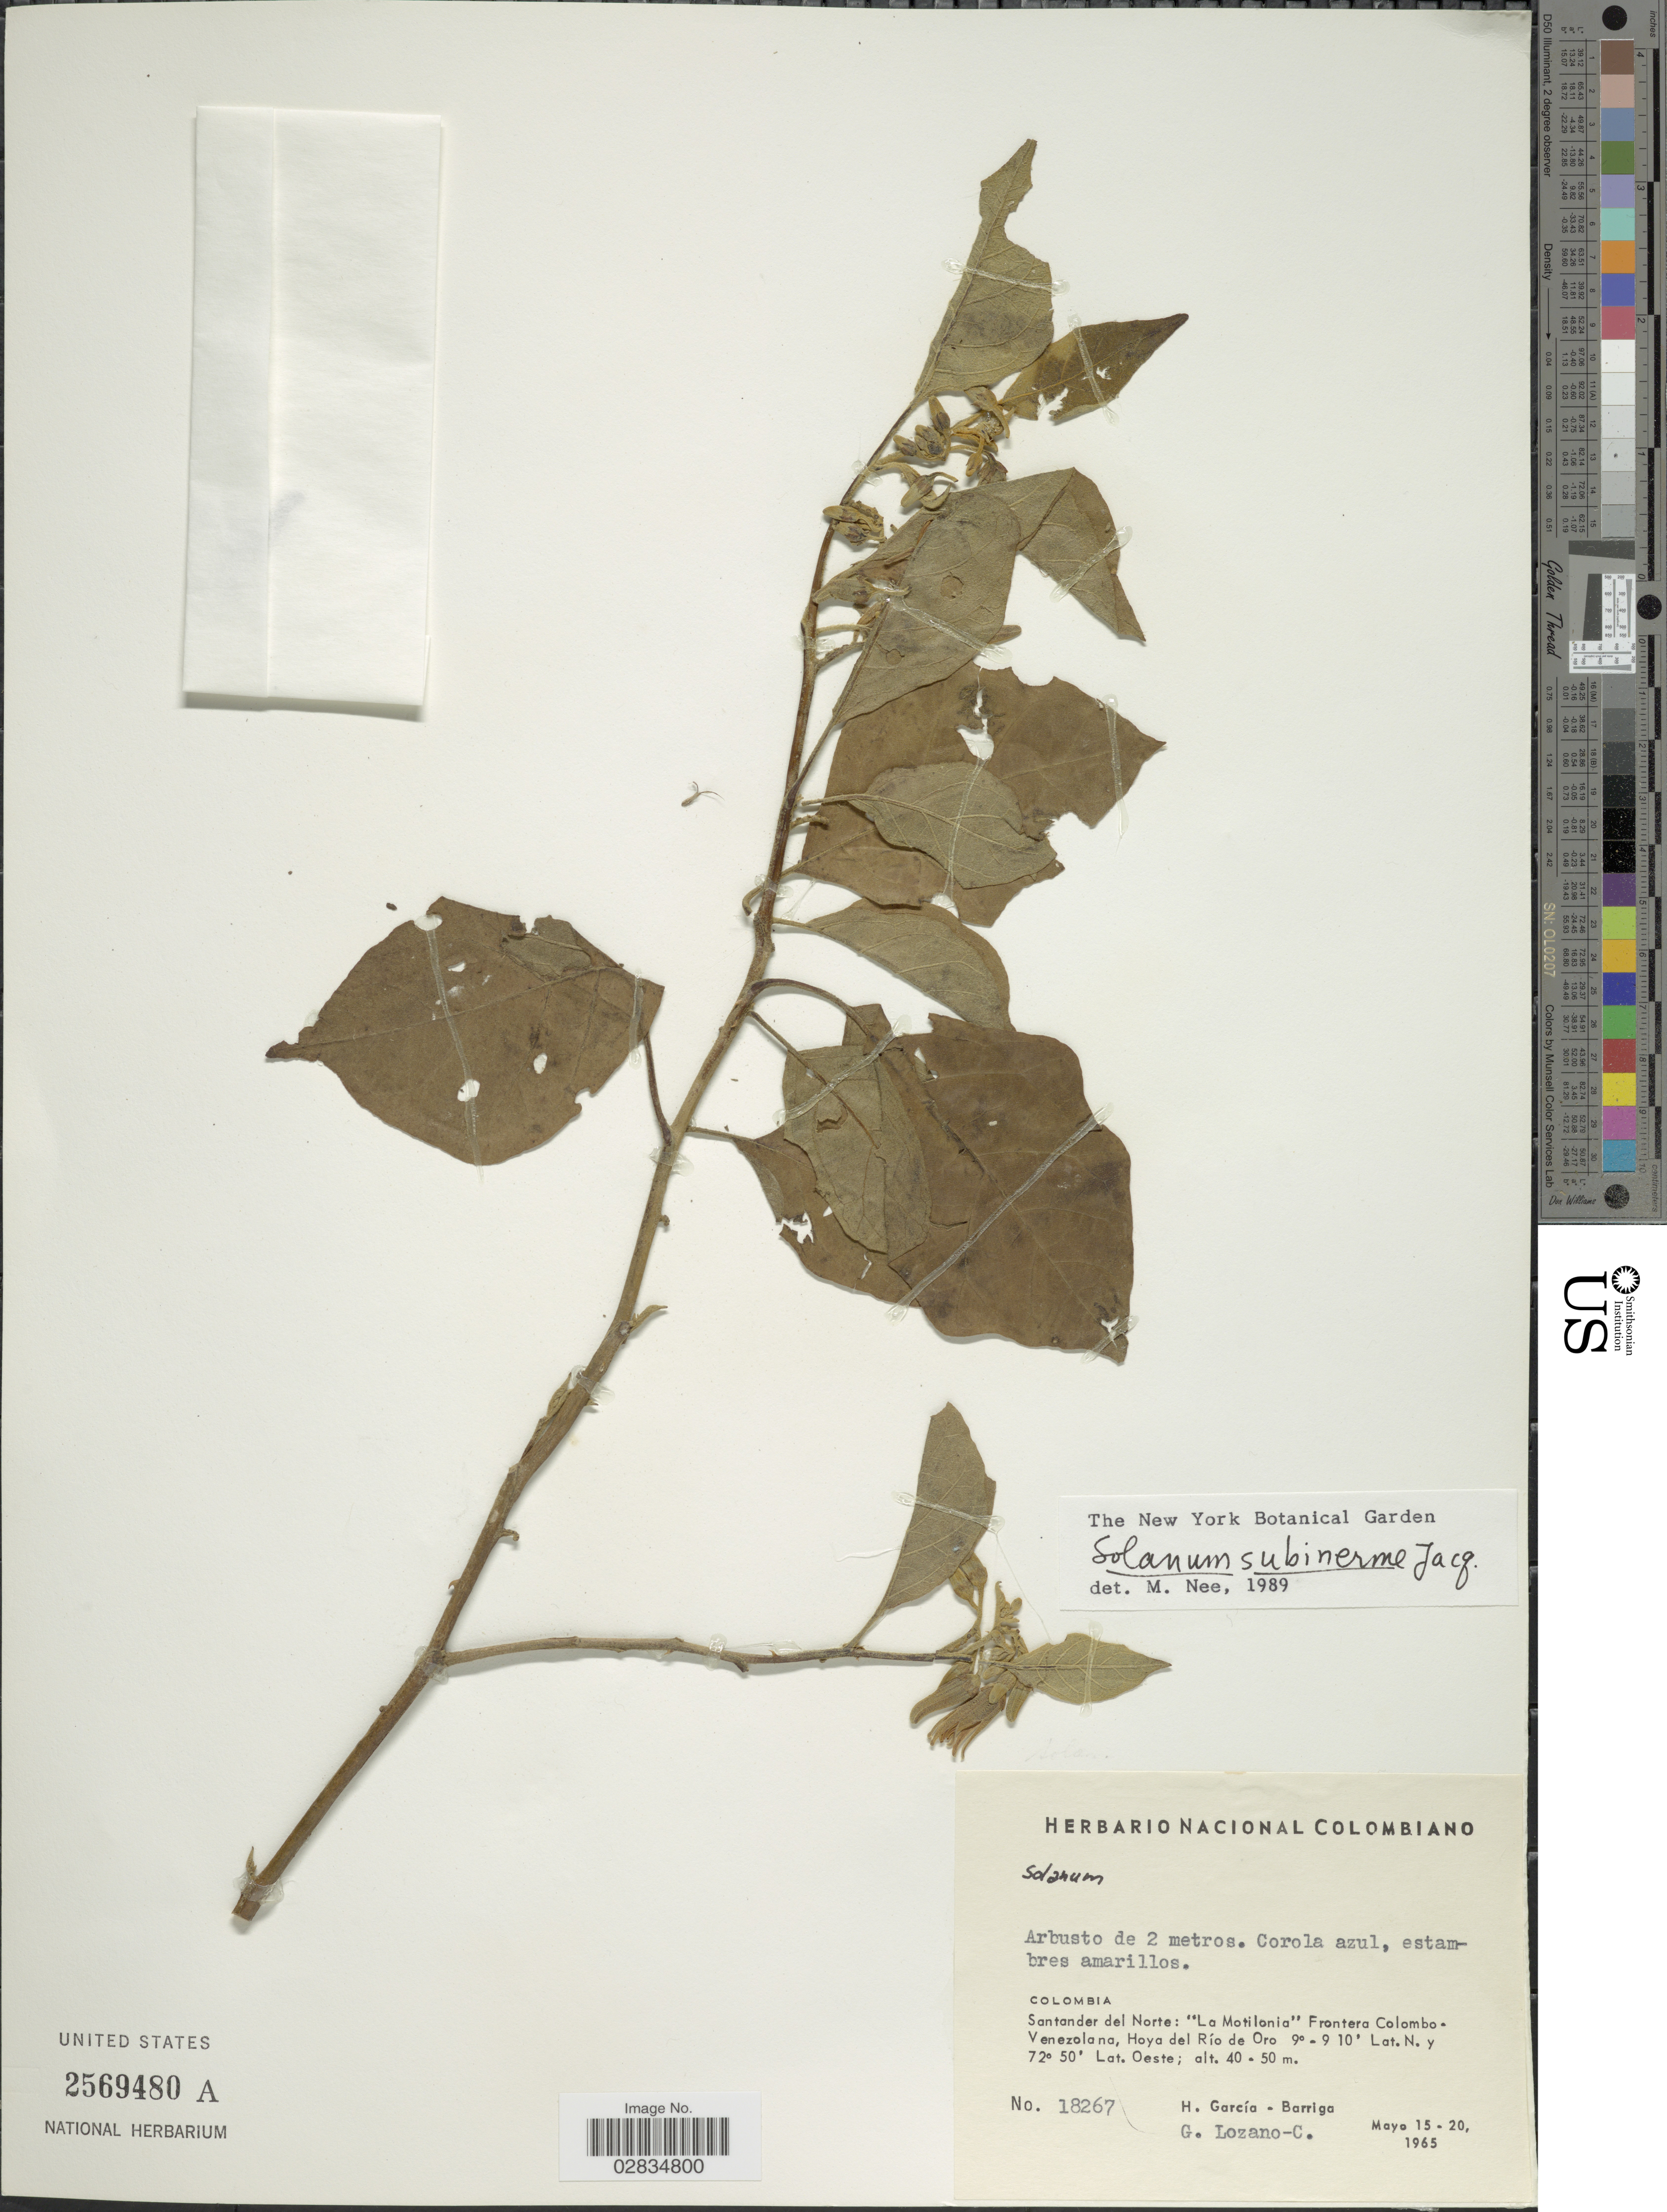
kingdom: Plantae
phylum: Tracheophyta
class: Magnoliopsida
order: Solanales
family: Solanaceae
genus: Solanum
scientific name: Solanum subinerme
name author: Jacq.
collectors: H. García Barriga & G. Lozano-Contreras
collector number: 18267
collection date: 1965-05-15/1965-05-20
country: Colombia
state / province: Norte de Santander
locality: Santander del Norte: "La Motilonia" Frontera Colombo-Venezolana, Hoya del Río de Oro.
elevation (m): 40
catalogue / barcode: US 2569480A